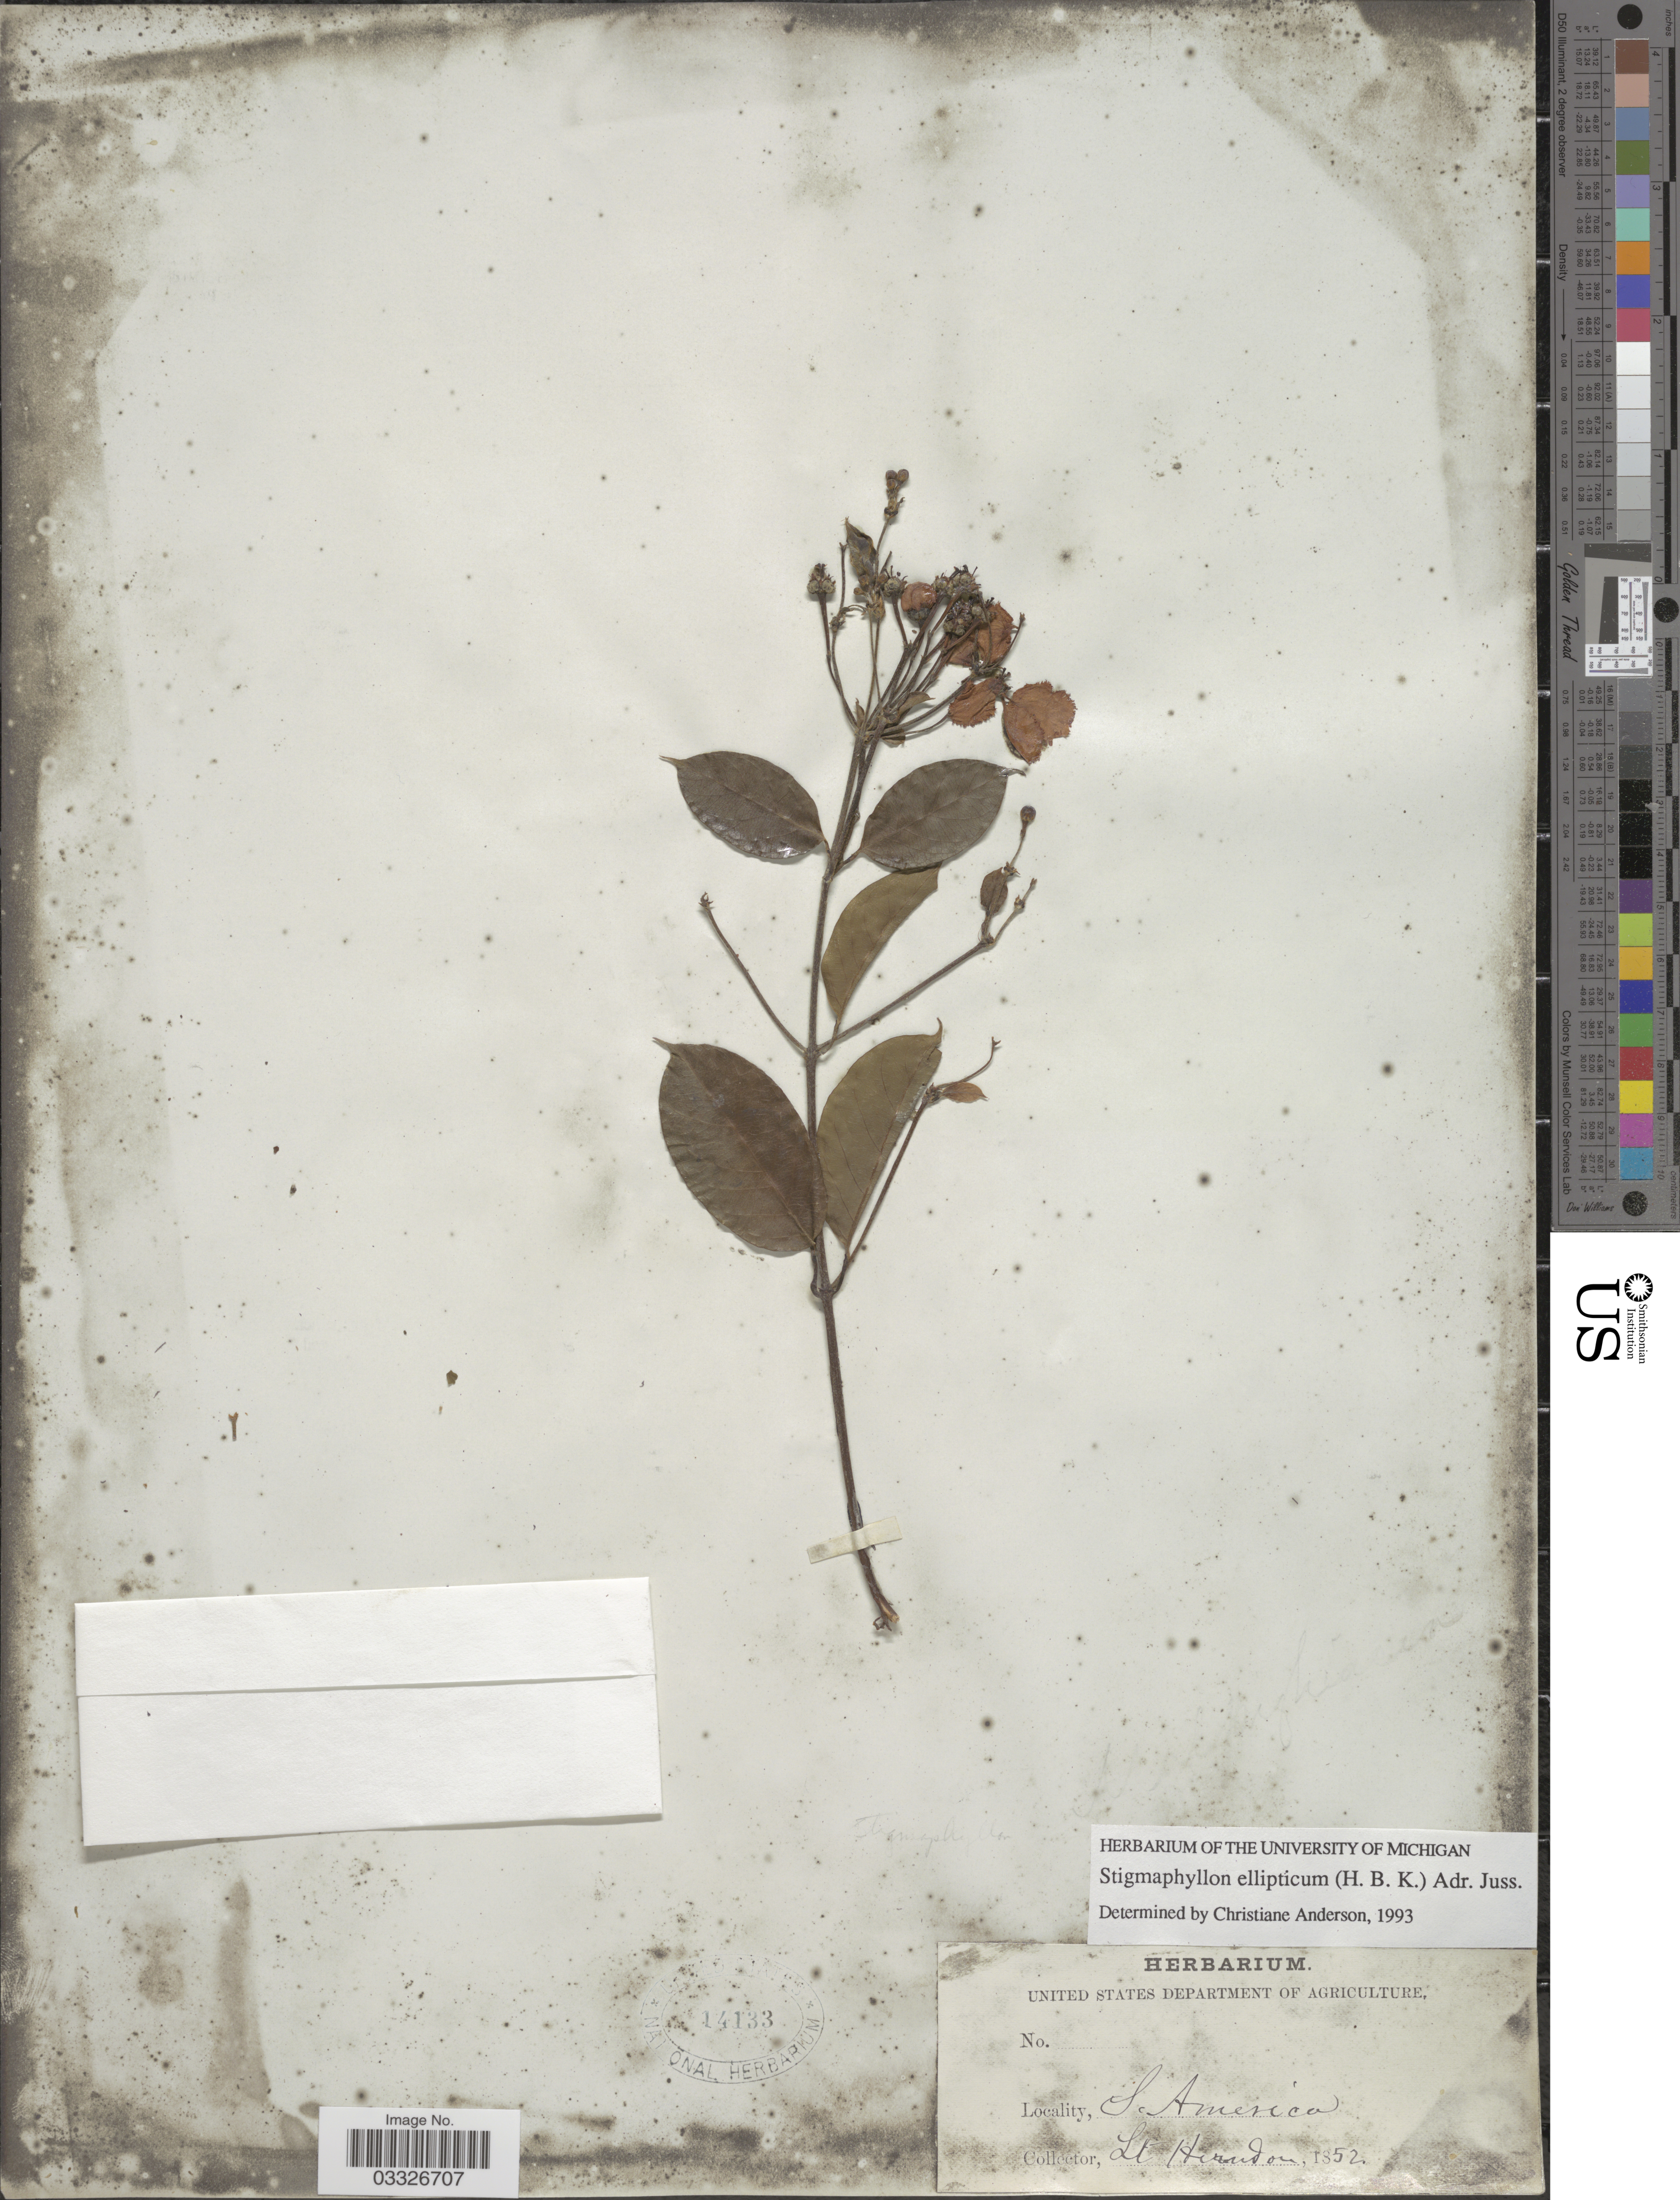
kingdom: Plantae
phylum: Tracheophyta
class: Magnoliopsida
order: Malpighiales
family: Malpighiaceae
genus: Stigmaphyllon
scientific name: Stigmaphyllon ellipticum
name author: (Kunth) A. Juss.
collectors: L. Herndon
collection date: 1852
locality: S. America.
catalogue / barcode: US 14133